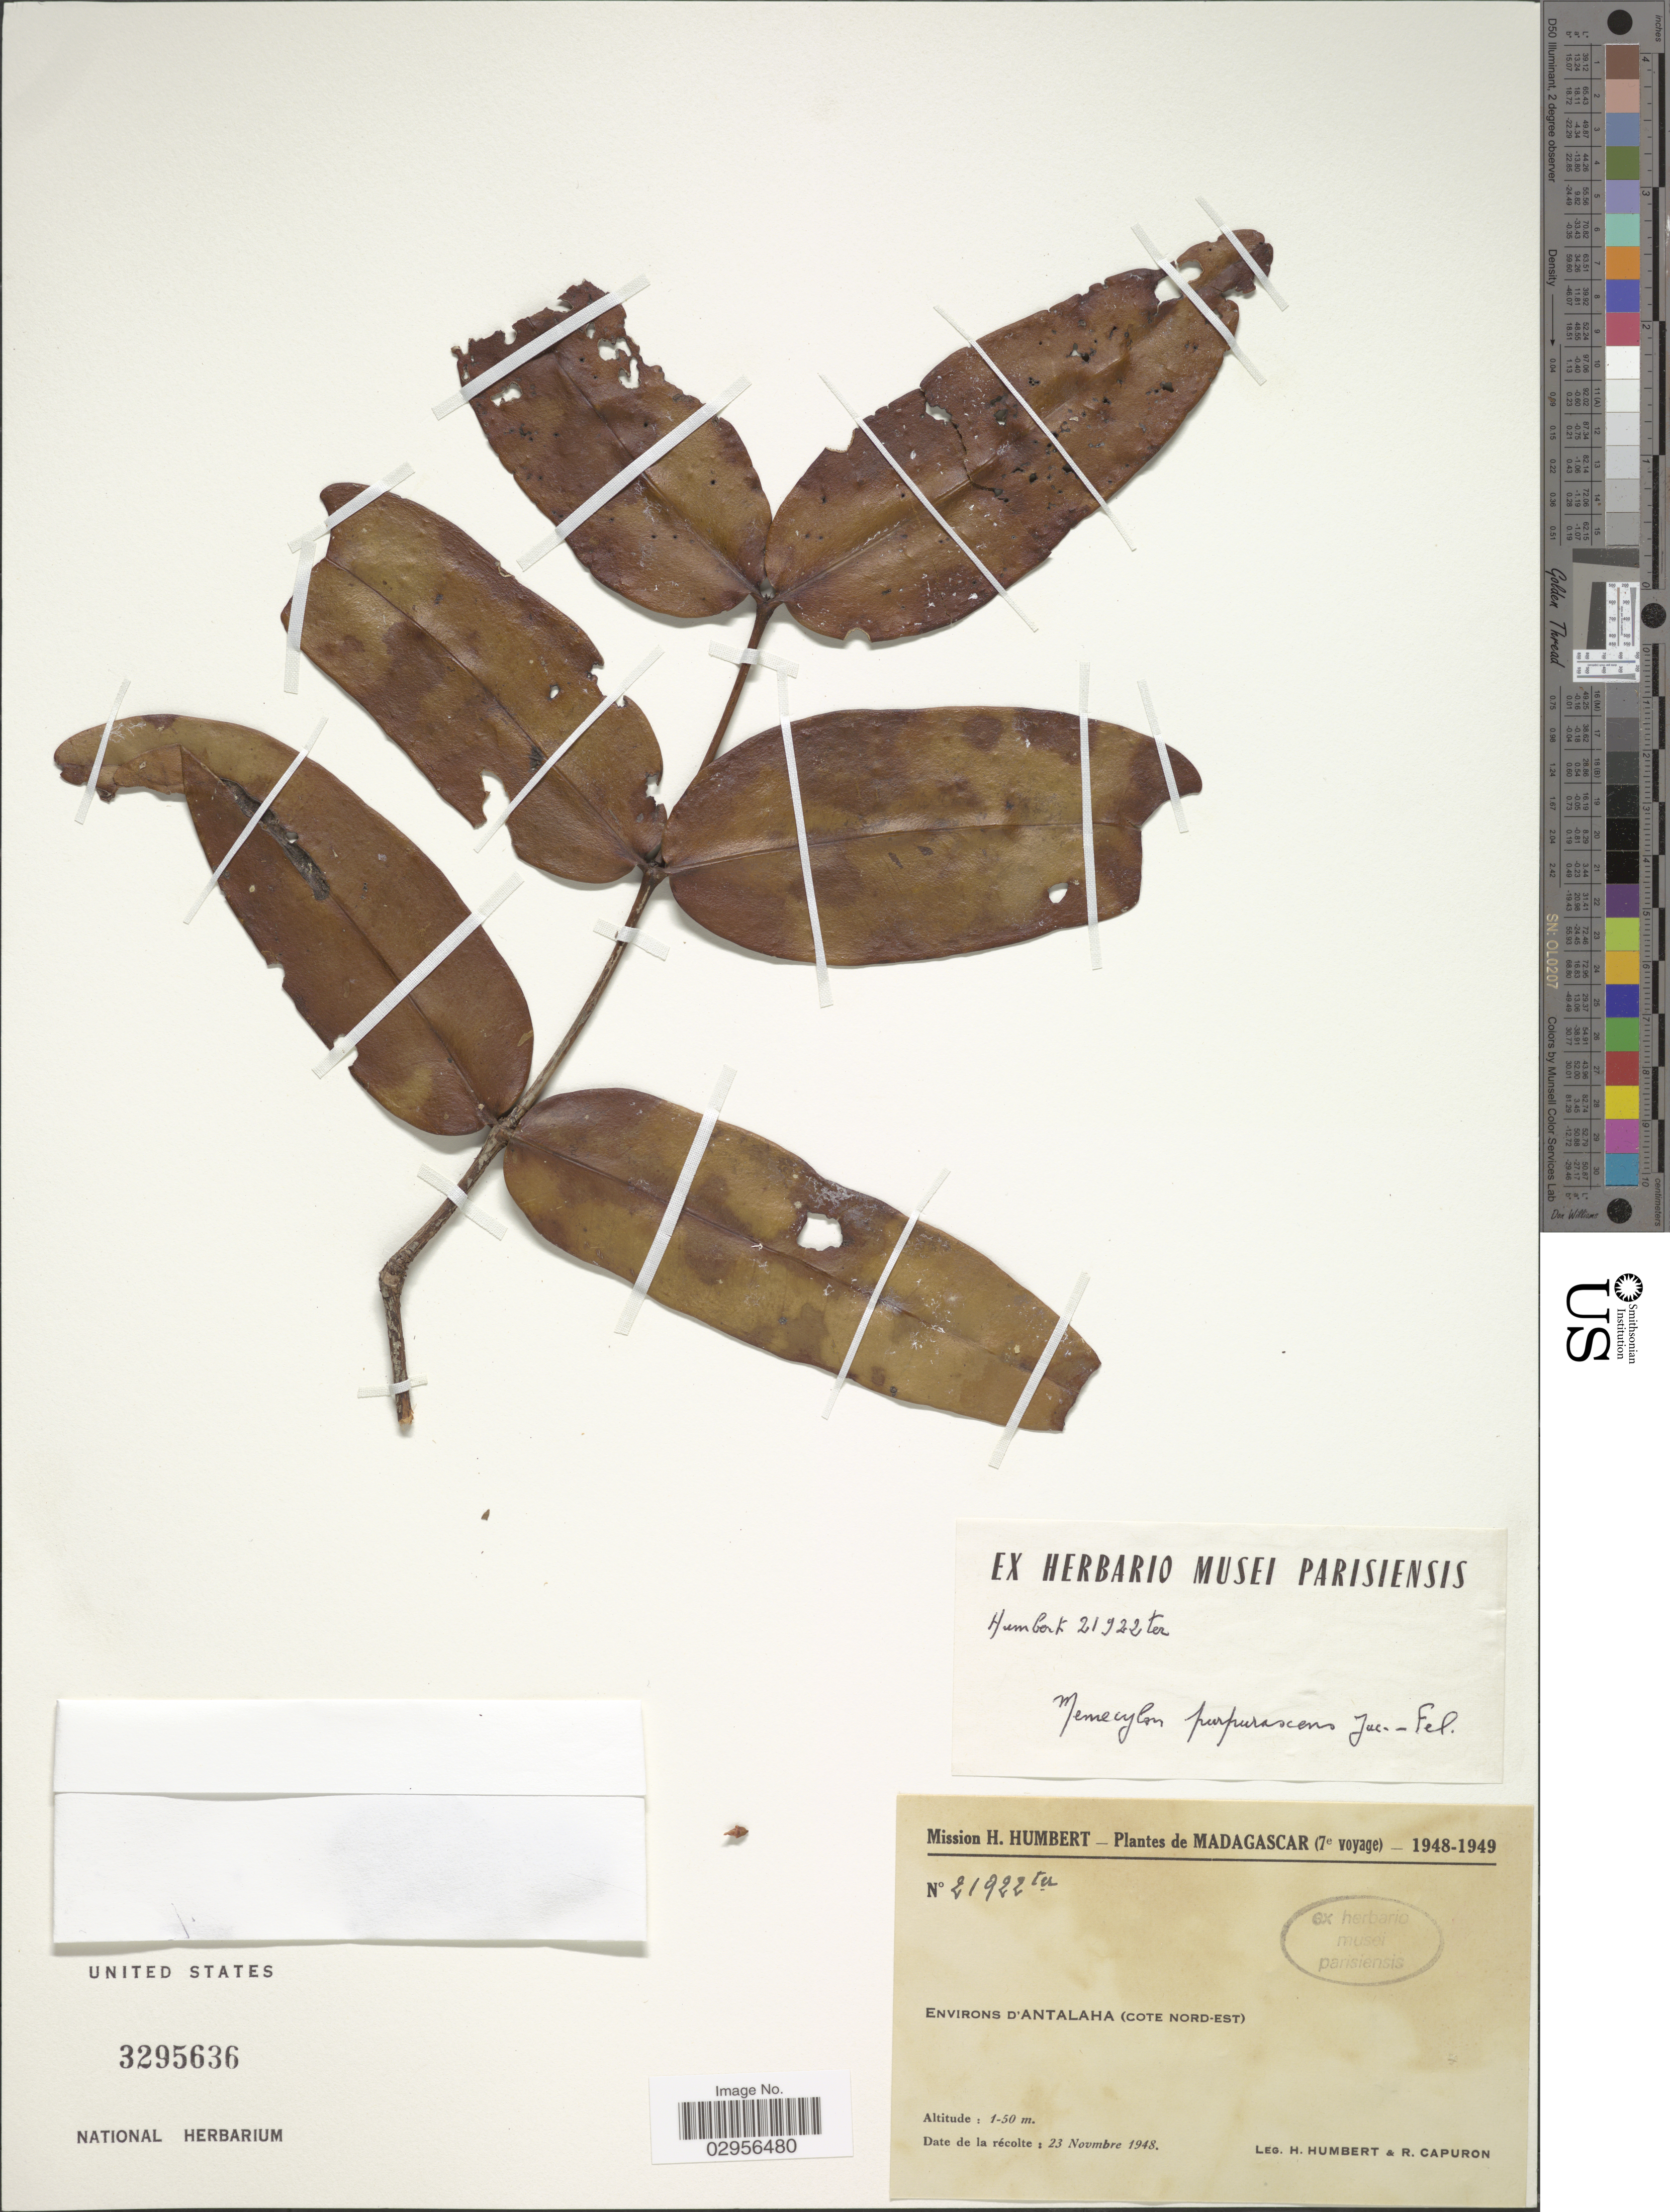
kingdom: Plantae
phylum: Tracheophyta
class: Magnoliopsida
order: Myrtales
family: Melastomataceae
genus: Memecylon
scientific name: Memecylon purpurascens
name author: Jacq.-Fél.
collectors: H. Humbert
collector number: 21922iu*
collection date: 1948-11-23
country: Madagascar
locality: Environs d'Antalaha (Cote Nord-Est).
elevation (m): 1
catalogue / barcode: US 3295636